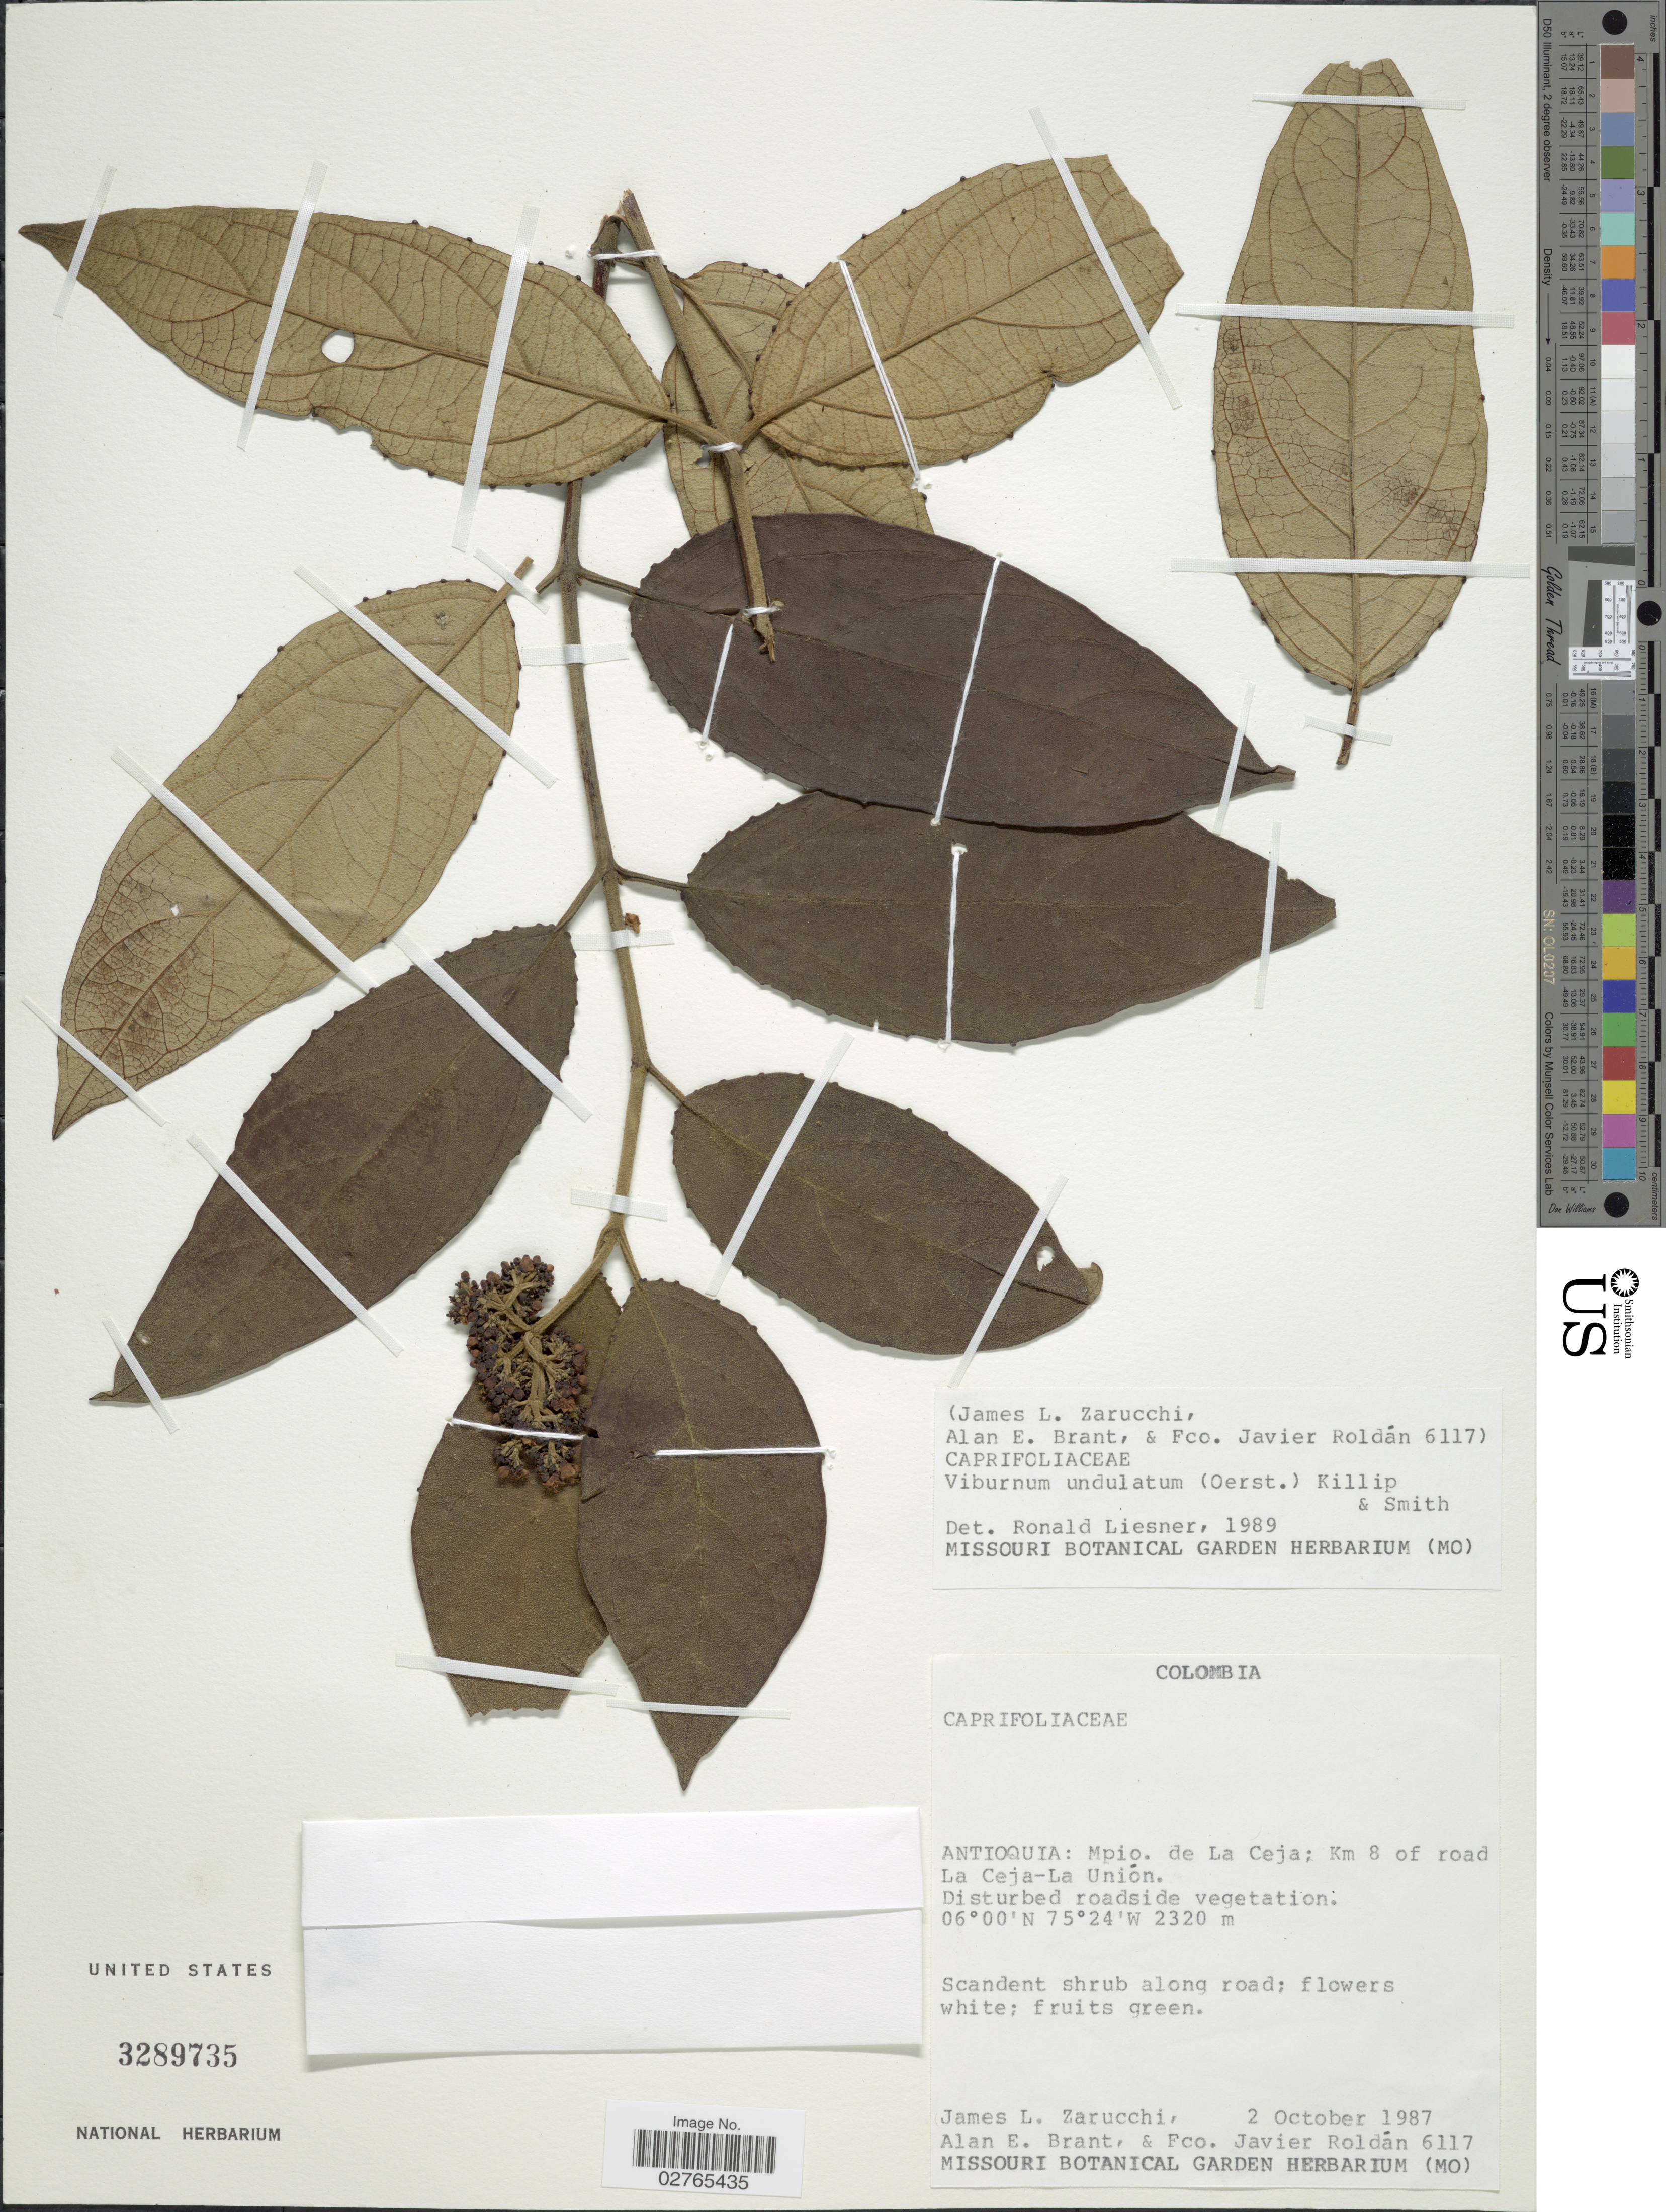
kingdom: Plantae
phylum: Tracheophyta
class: Magnoliopsida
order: Dipsacales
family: Viburnaceae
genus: Viburnum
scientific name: Viburnum undulatum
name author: (Oerst.) Killip & A.C. Sm.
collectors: J. L. Zarucchi, A. Brant & F. J. Roldán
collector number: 6117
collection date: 1987-10-02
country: Colombia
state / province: Antioquia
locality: Antioquia: Mpio. de La Ceja; Km 8 of road La Ceja-La Unión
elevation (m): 2320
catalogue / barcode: US 3289735